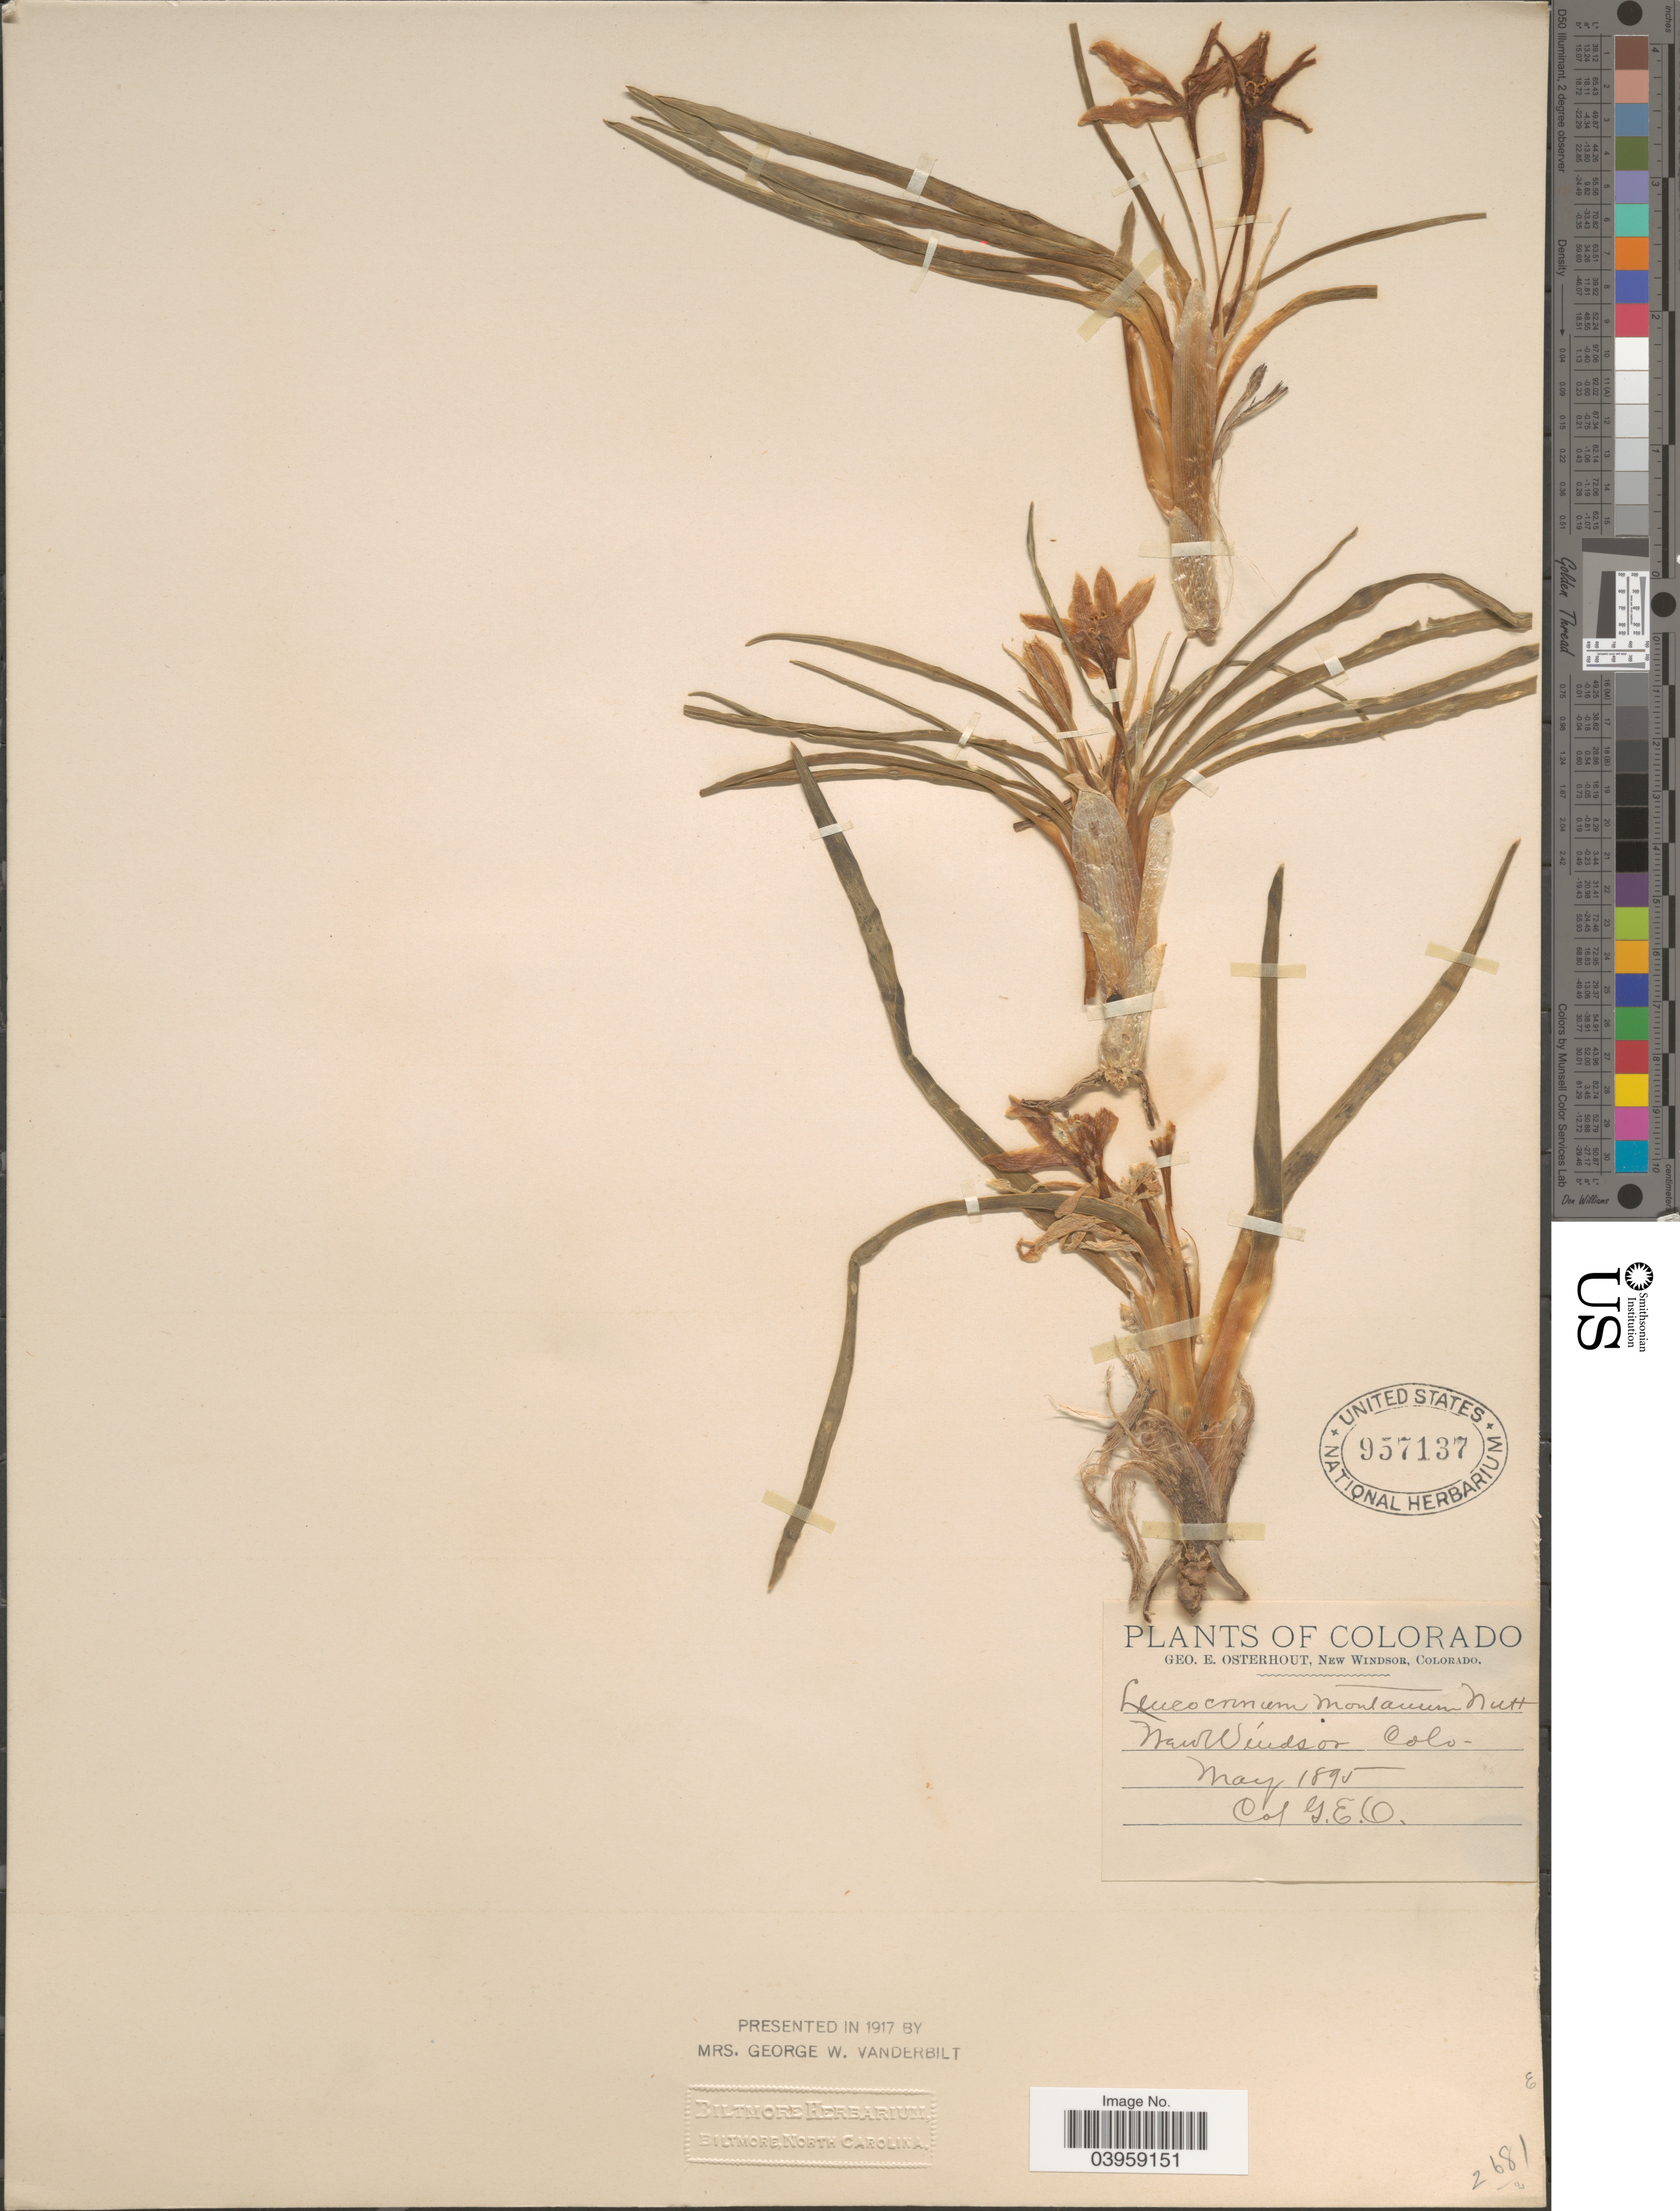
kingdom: Plantae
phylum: Tracheophyta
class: Liliopsida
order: Asparagales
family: Asparagaceae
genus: Leucocrinum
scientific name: Leucocrinum montanum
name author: Nutt.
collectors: G. Osterhout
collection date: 1895-05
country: United States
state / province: Colorado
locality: New Windsor.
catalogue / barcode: US 957137